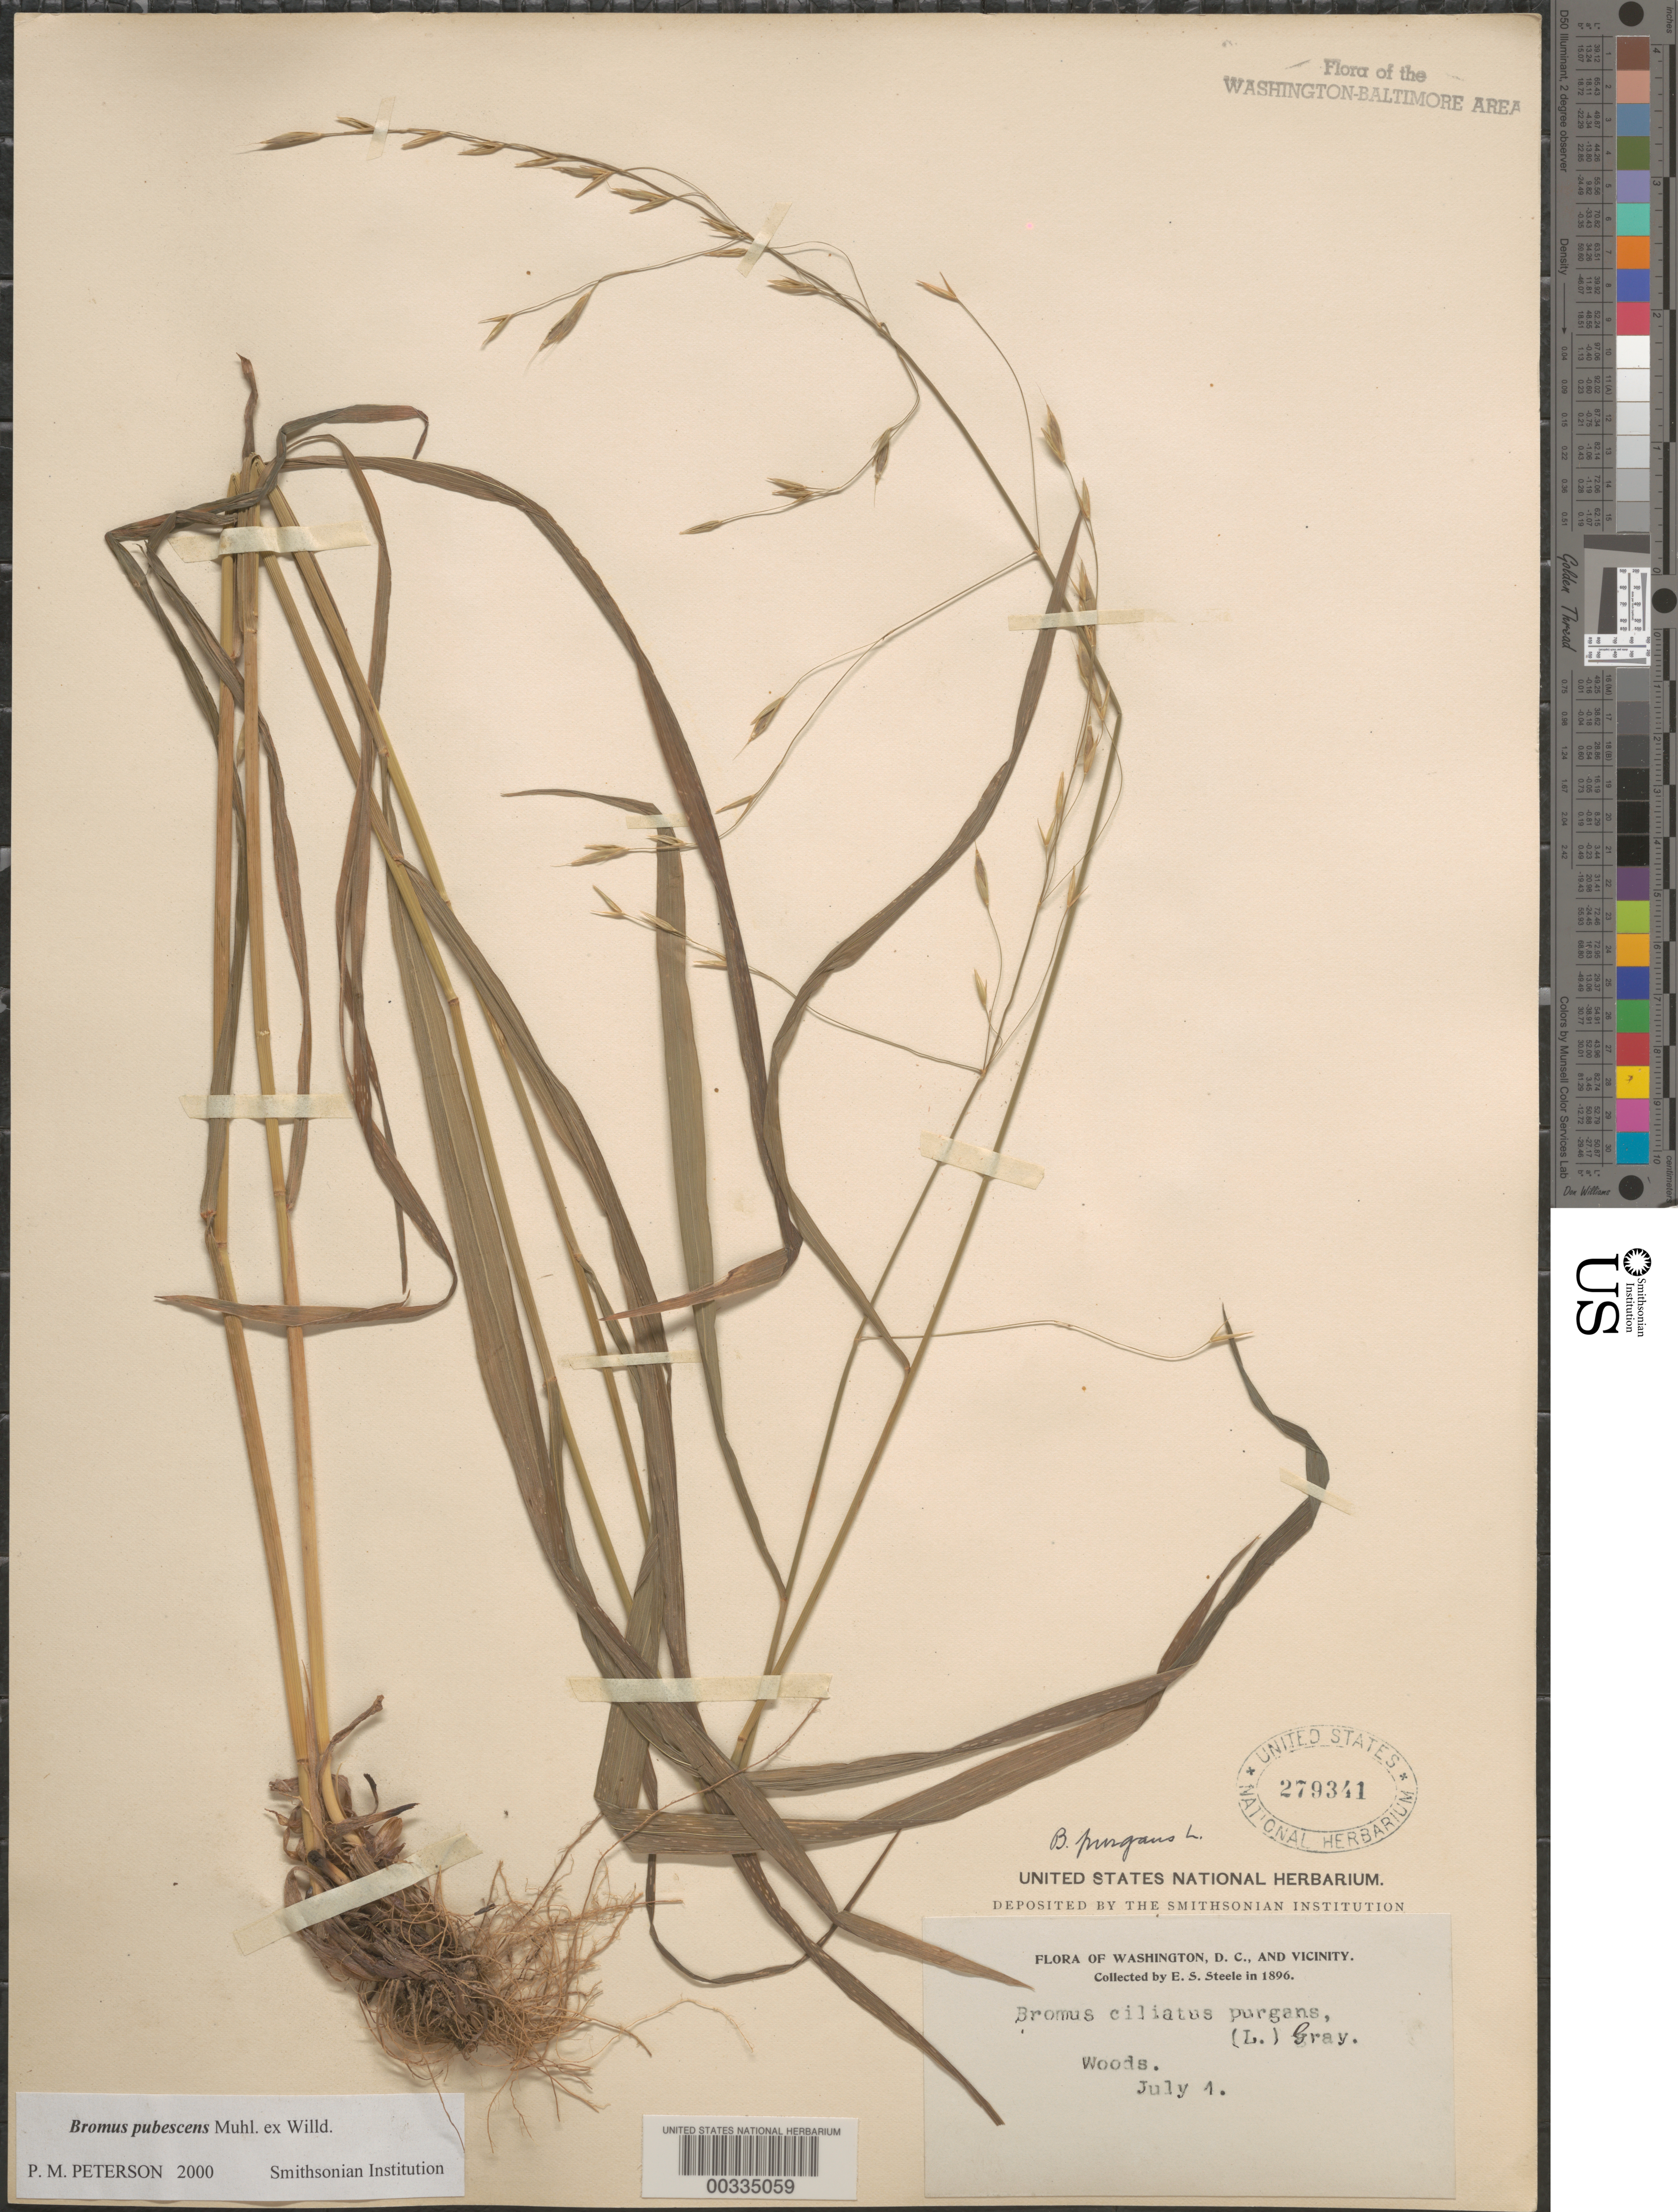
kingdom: Plantae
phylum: Tracheophyta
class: Liliopsida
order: Poales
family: Poaceae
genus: Bromus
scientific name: Bromus pubescens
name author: Muhl. ex Willd.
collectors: E. Steele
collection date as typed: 01 Jul 1896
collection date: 1896-07-01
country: United States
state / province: District of Columbia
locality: Washington DC area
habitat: Woods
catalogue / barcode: US 279341